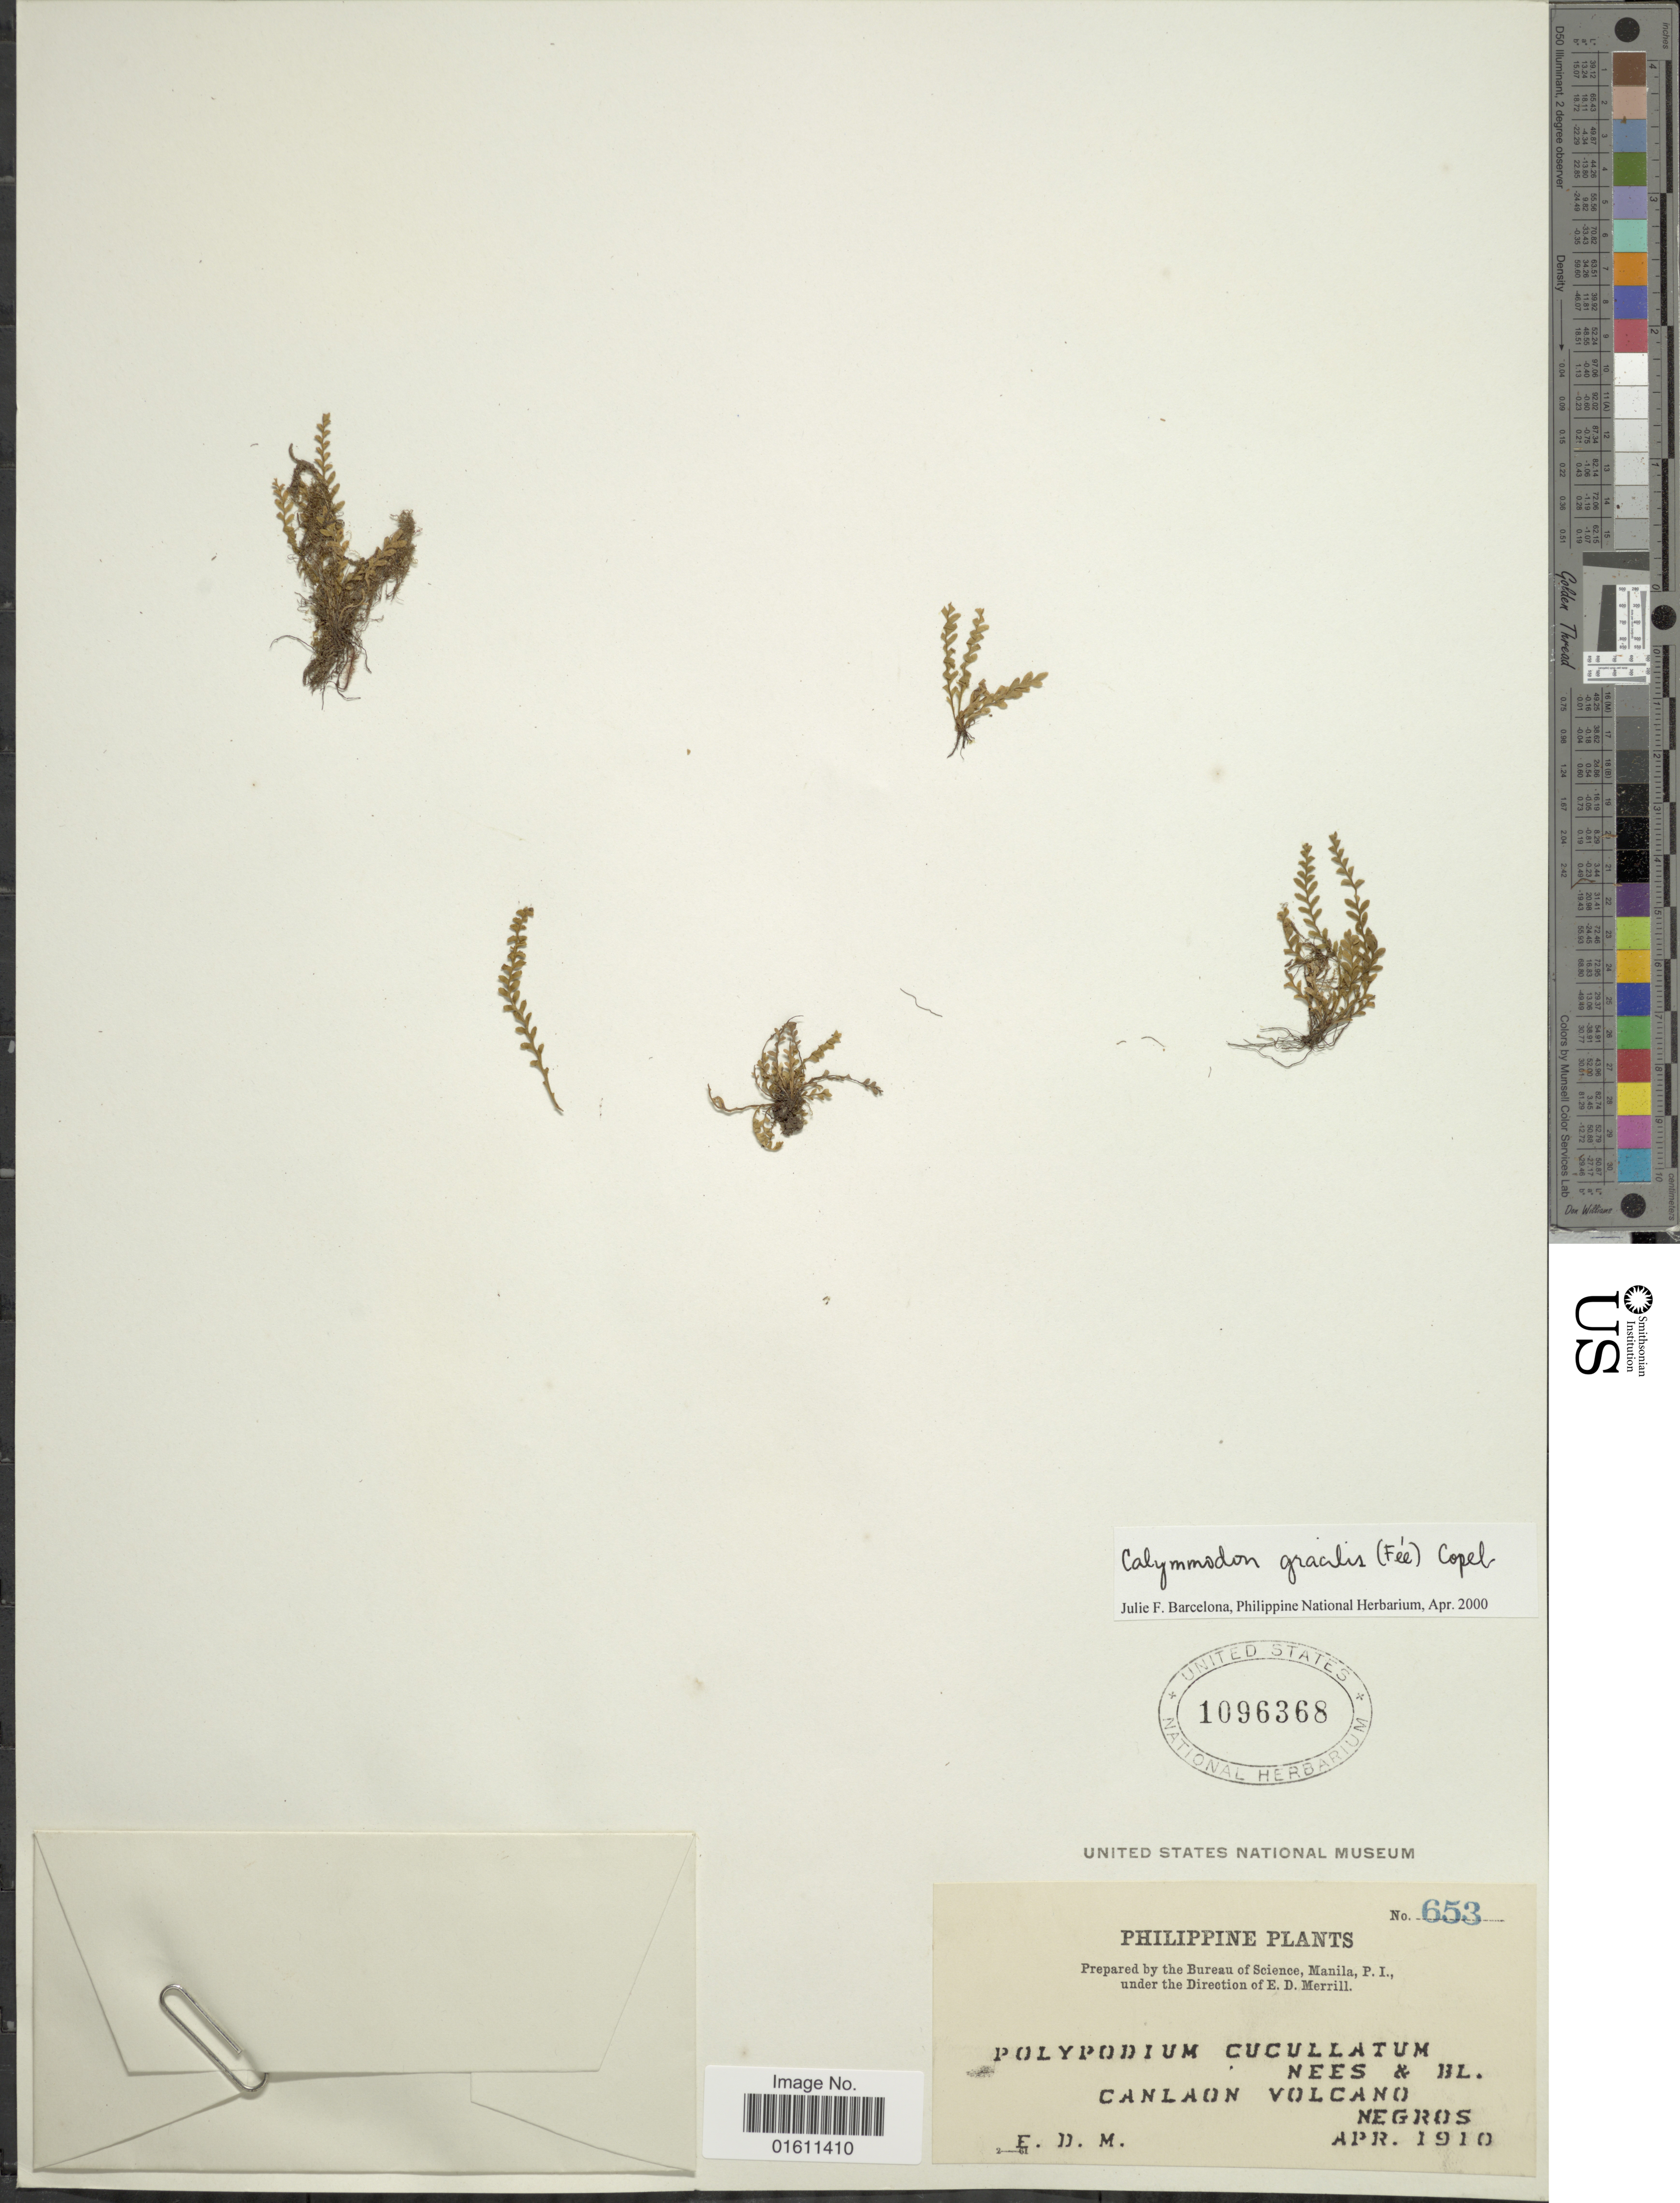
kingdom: Plantae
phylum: Tracheophyta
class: Polypodiopsida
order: Polypodiales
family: Polypodiaceae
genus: Calymmodon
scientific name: Calymmodon gracilis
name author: (Fée) Copel.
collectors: E. D. Merrill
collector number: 653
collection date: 1910-04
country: Philippines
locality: Philippines, Canlaon Volcano, Negros.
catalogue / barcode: US 1096368